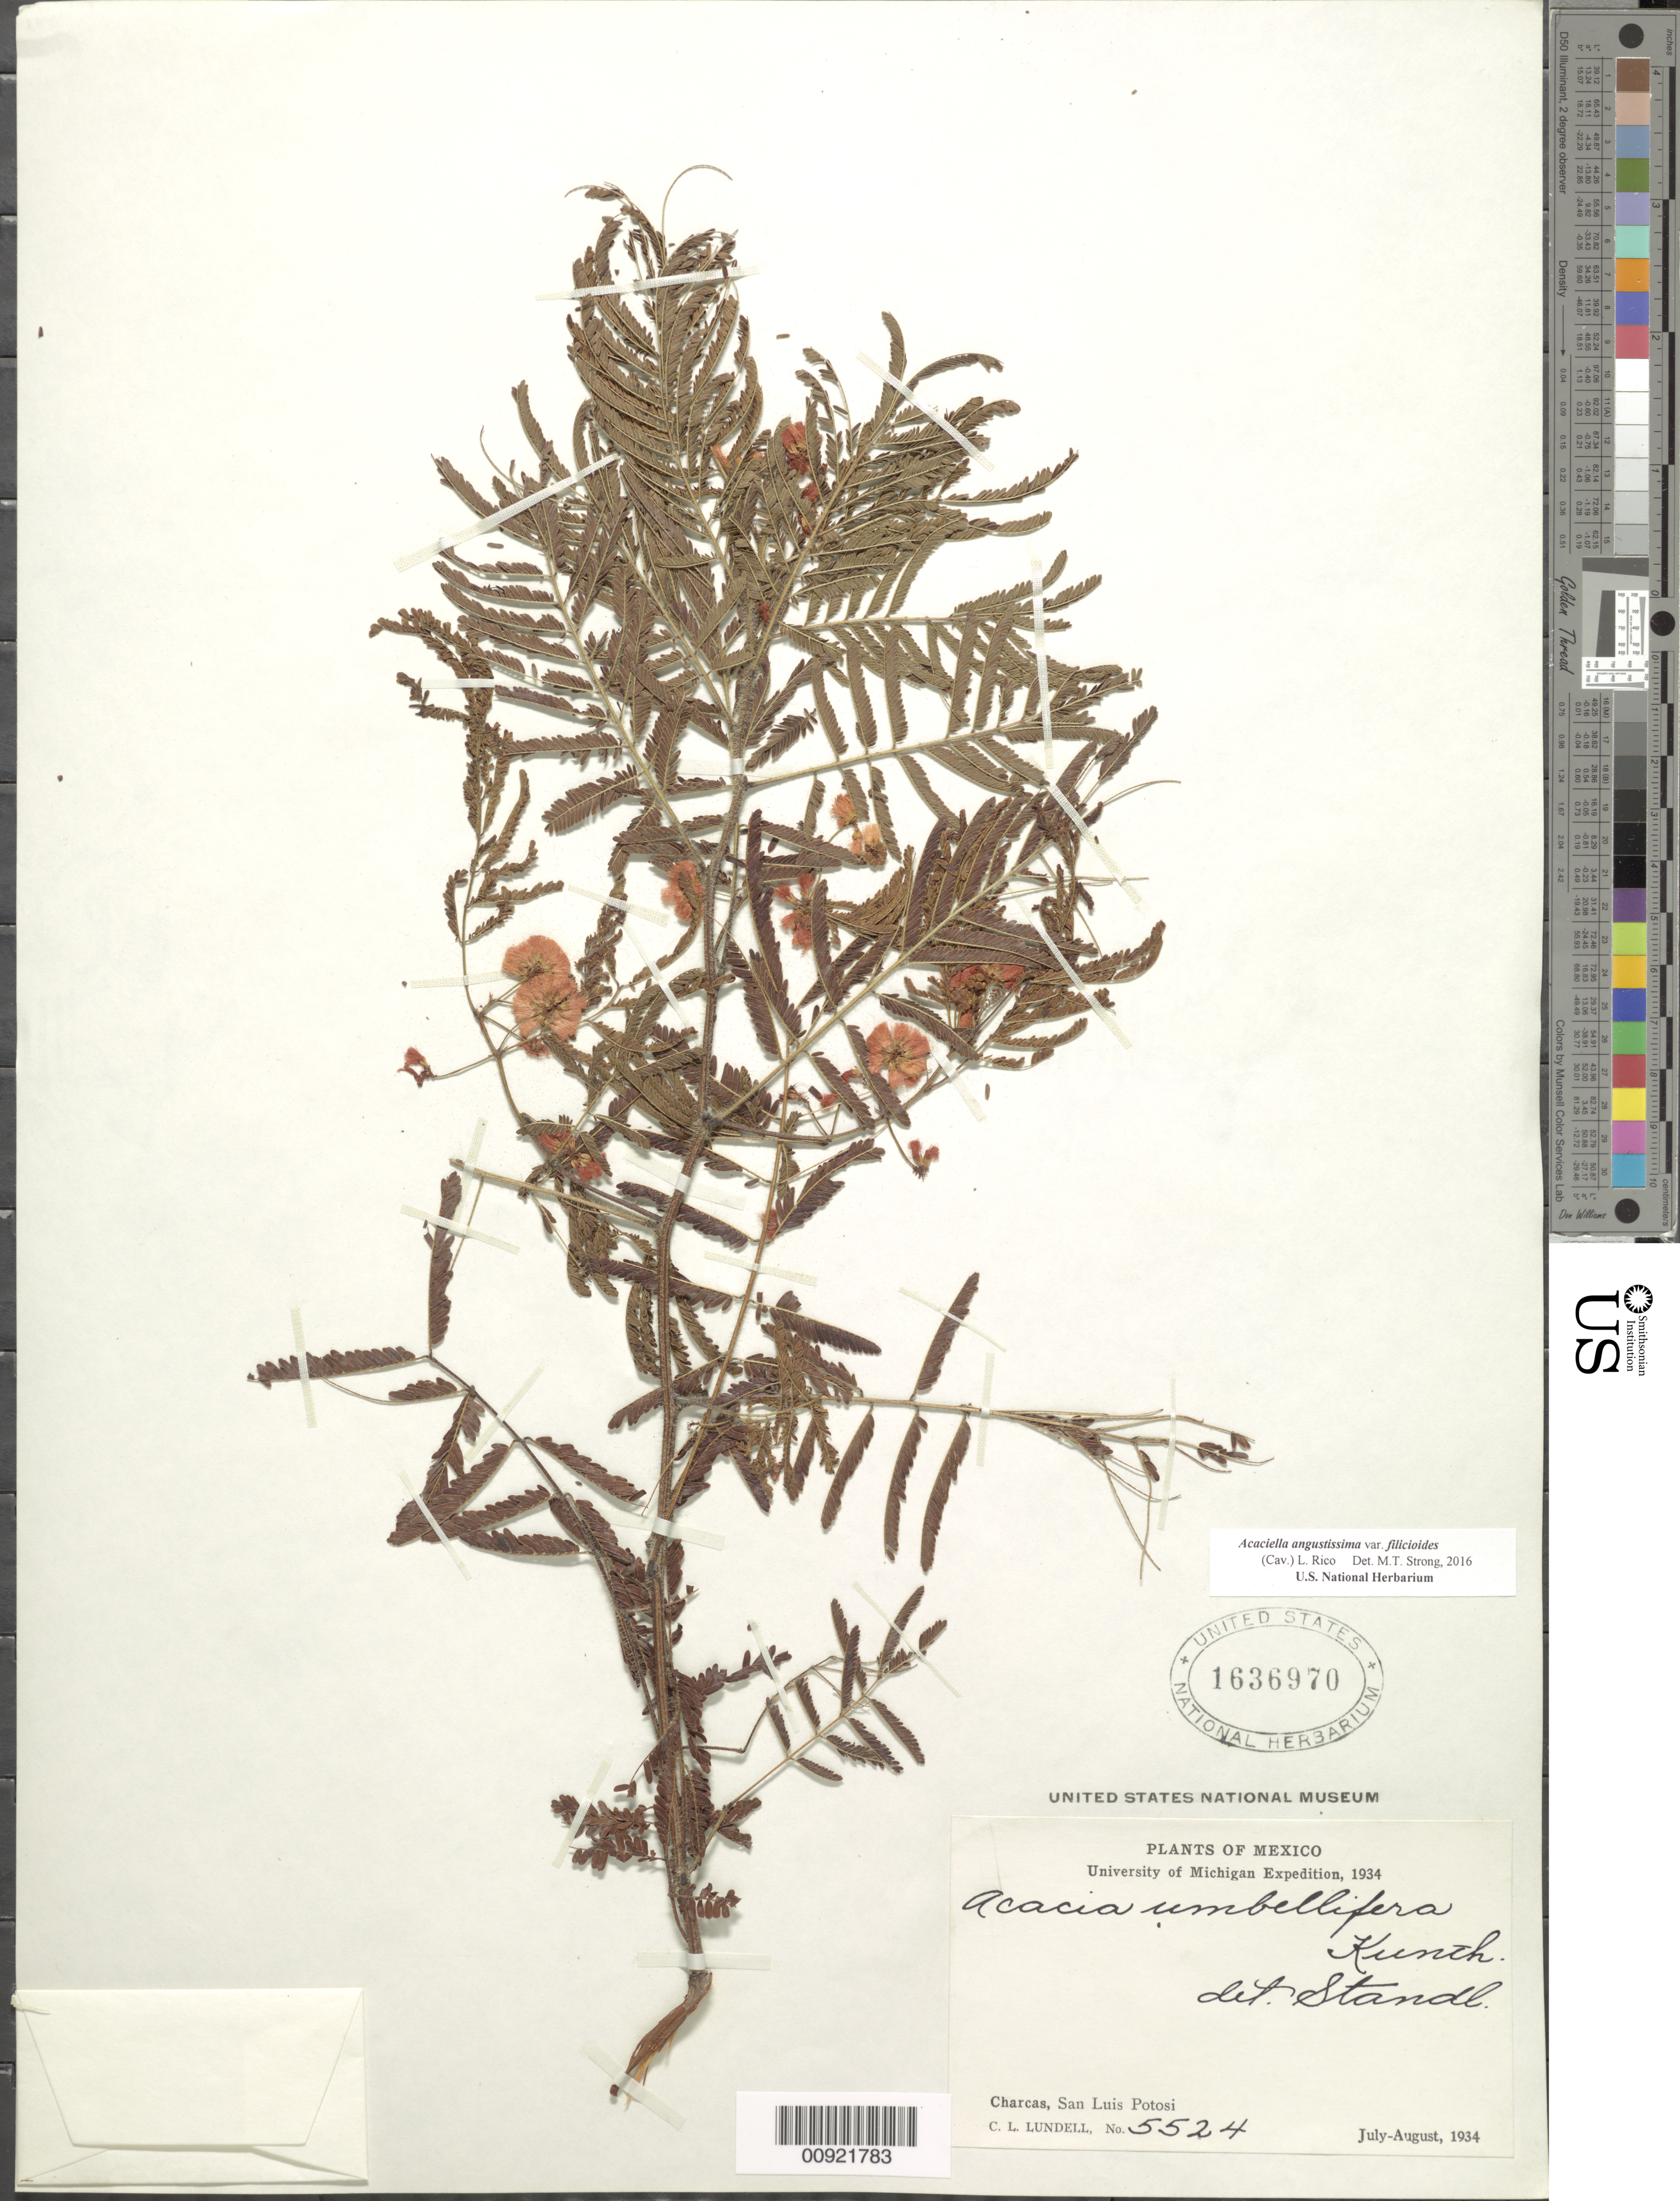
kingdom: Plantae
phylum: Tracheophyta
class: Magnoliopsida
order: Fabales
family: Fabaceae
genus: Acaciella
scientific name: Acaciella angustissima var. filicioides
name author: (Cav.) L. Rico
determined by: Strong, M. T., (US), Smithsonian Institution - National Museum of Natural History (UNITED STATES)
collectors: C. L. Lundell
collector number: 5524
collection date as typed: Jul 1934 to -- Aug 1934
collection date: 1934-07/1934-08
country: Mexico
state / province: San Luis Potosí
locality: Charcas, San Luis Potosí.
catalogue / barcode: US 1636970